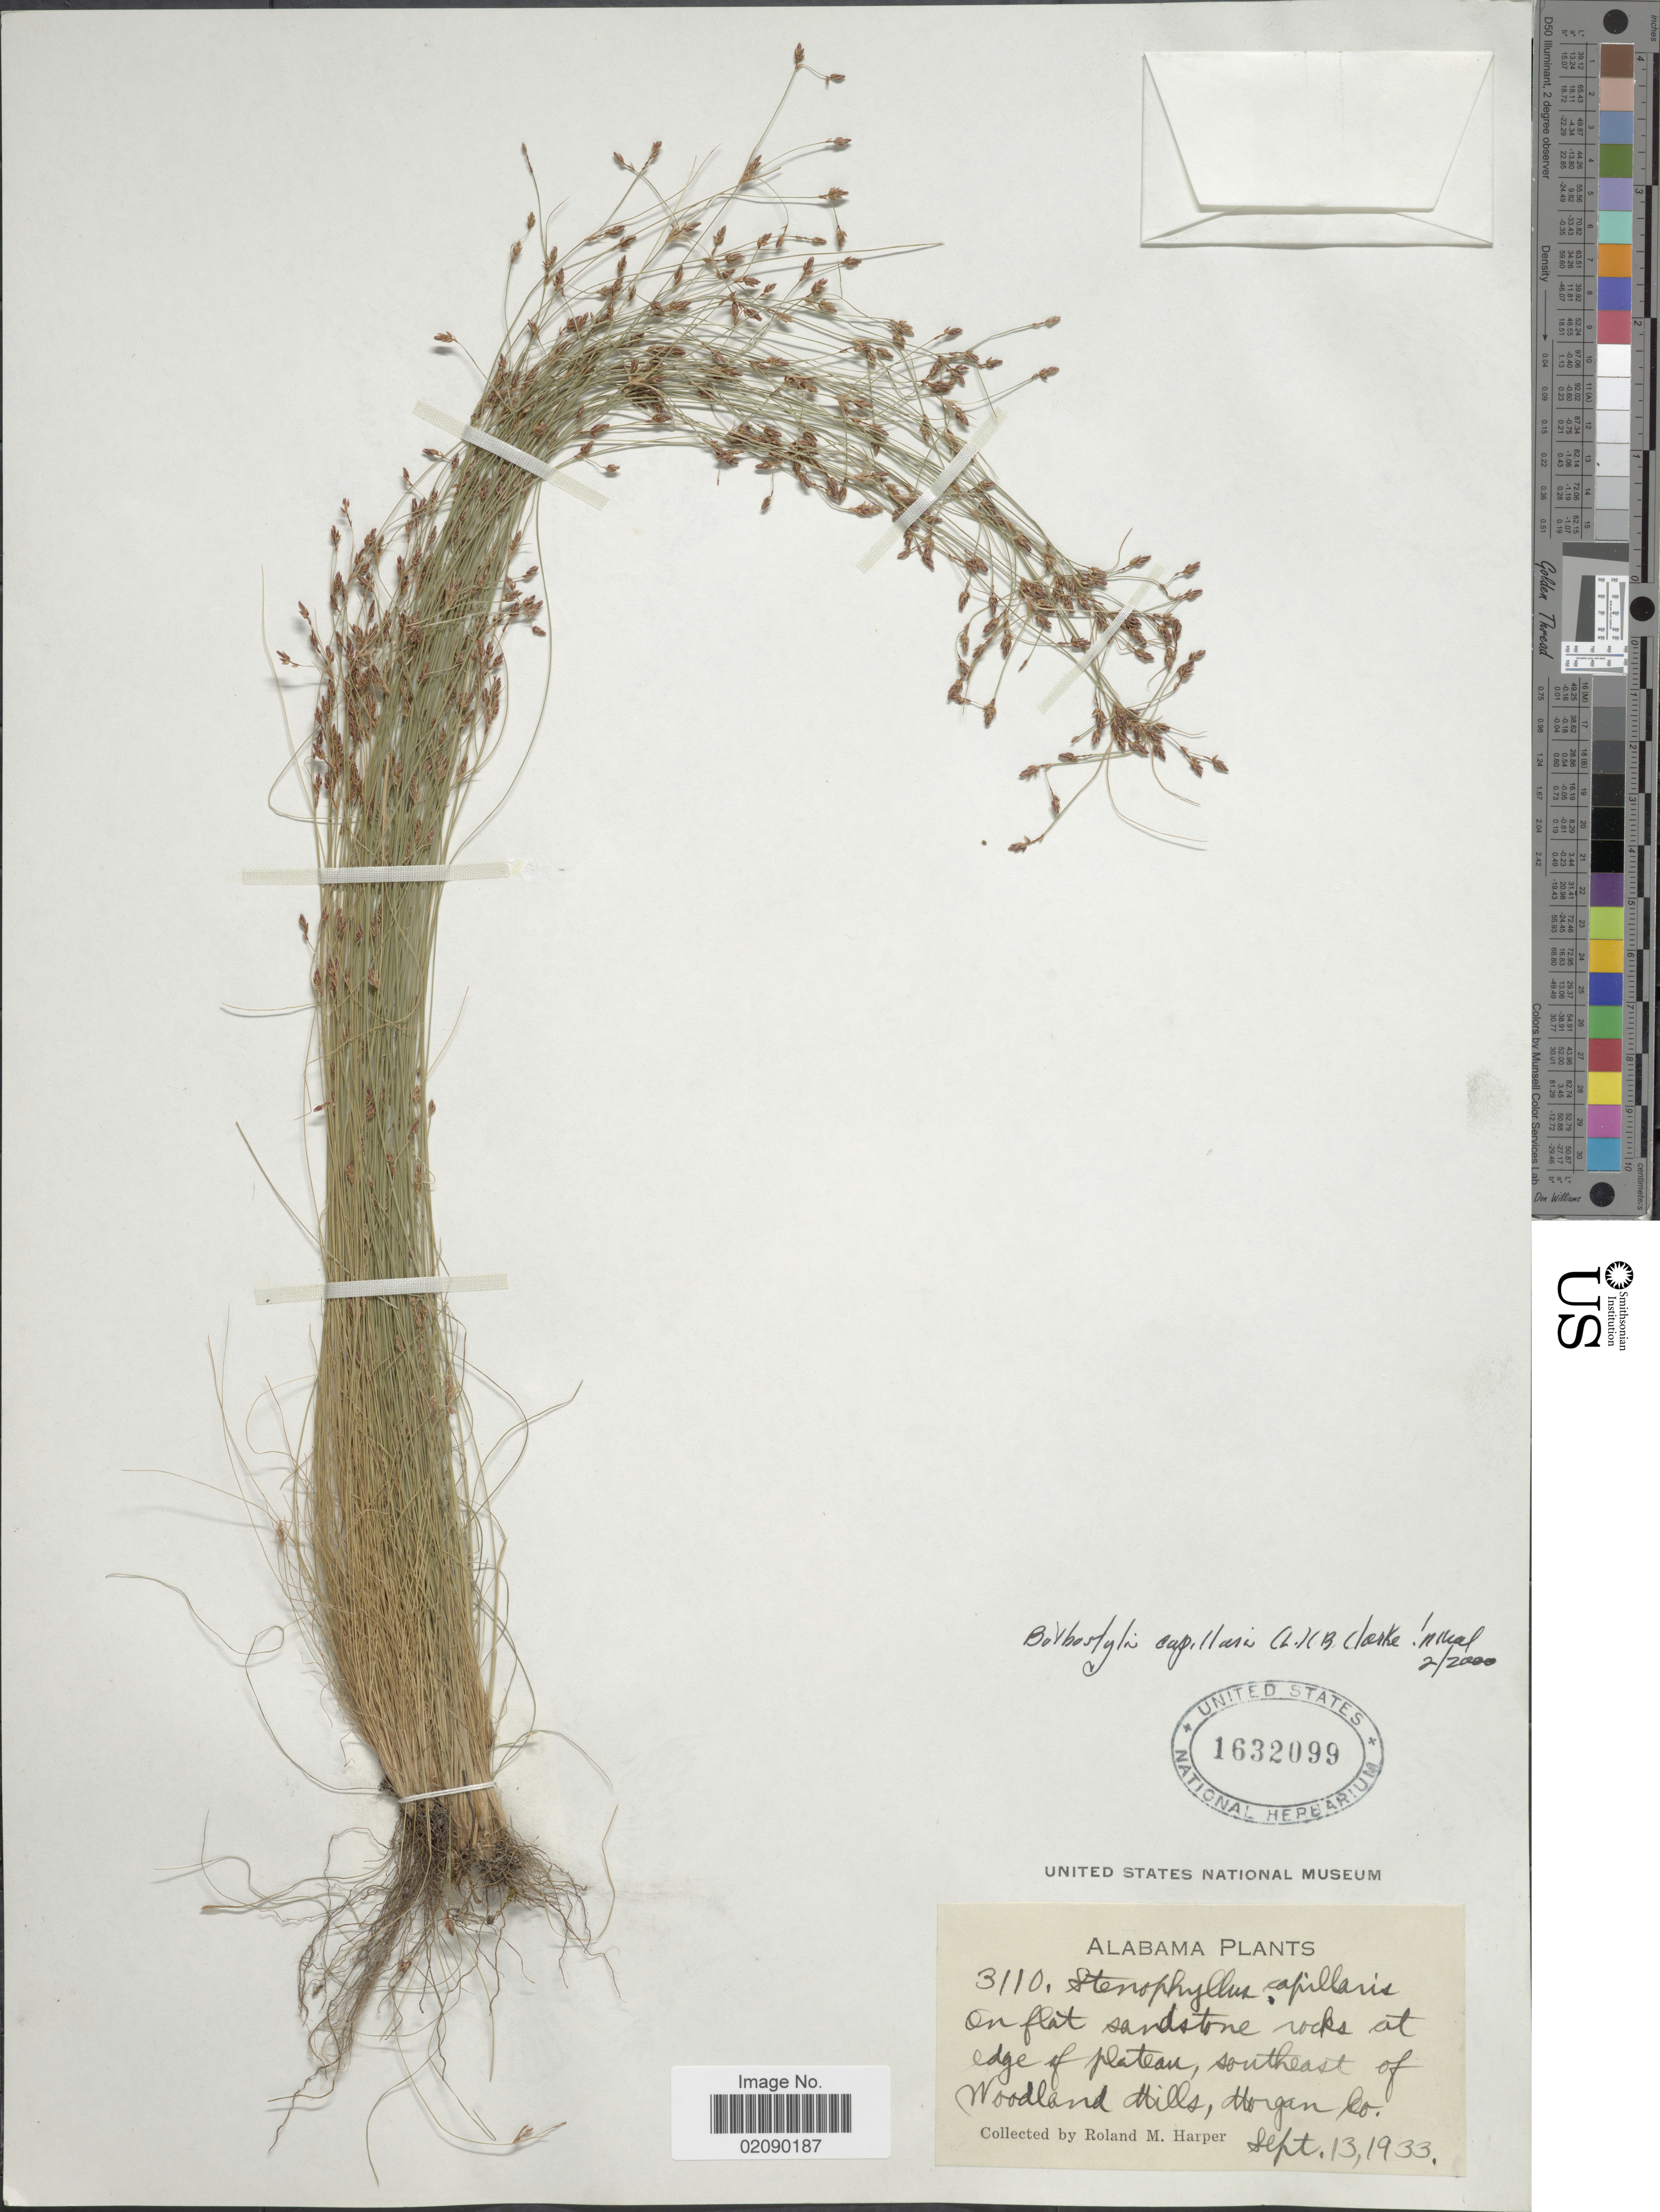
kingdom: Plantae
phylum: Tracheophyta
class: Liliopsida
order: Poales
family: Cyperaceae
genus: Bulbostylis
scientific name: Bulbostylis capillaris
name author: (L.) Kunth ex C.B. Clarke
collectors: R. M. Harper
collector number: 3110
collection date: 1933-09-13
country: United States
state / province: Alabama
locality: On flat sandstone rocks at edge of plateau, southeast of Woodland Hills, Morgan Co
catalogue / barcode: US 1632099